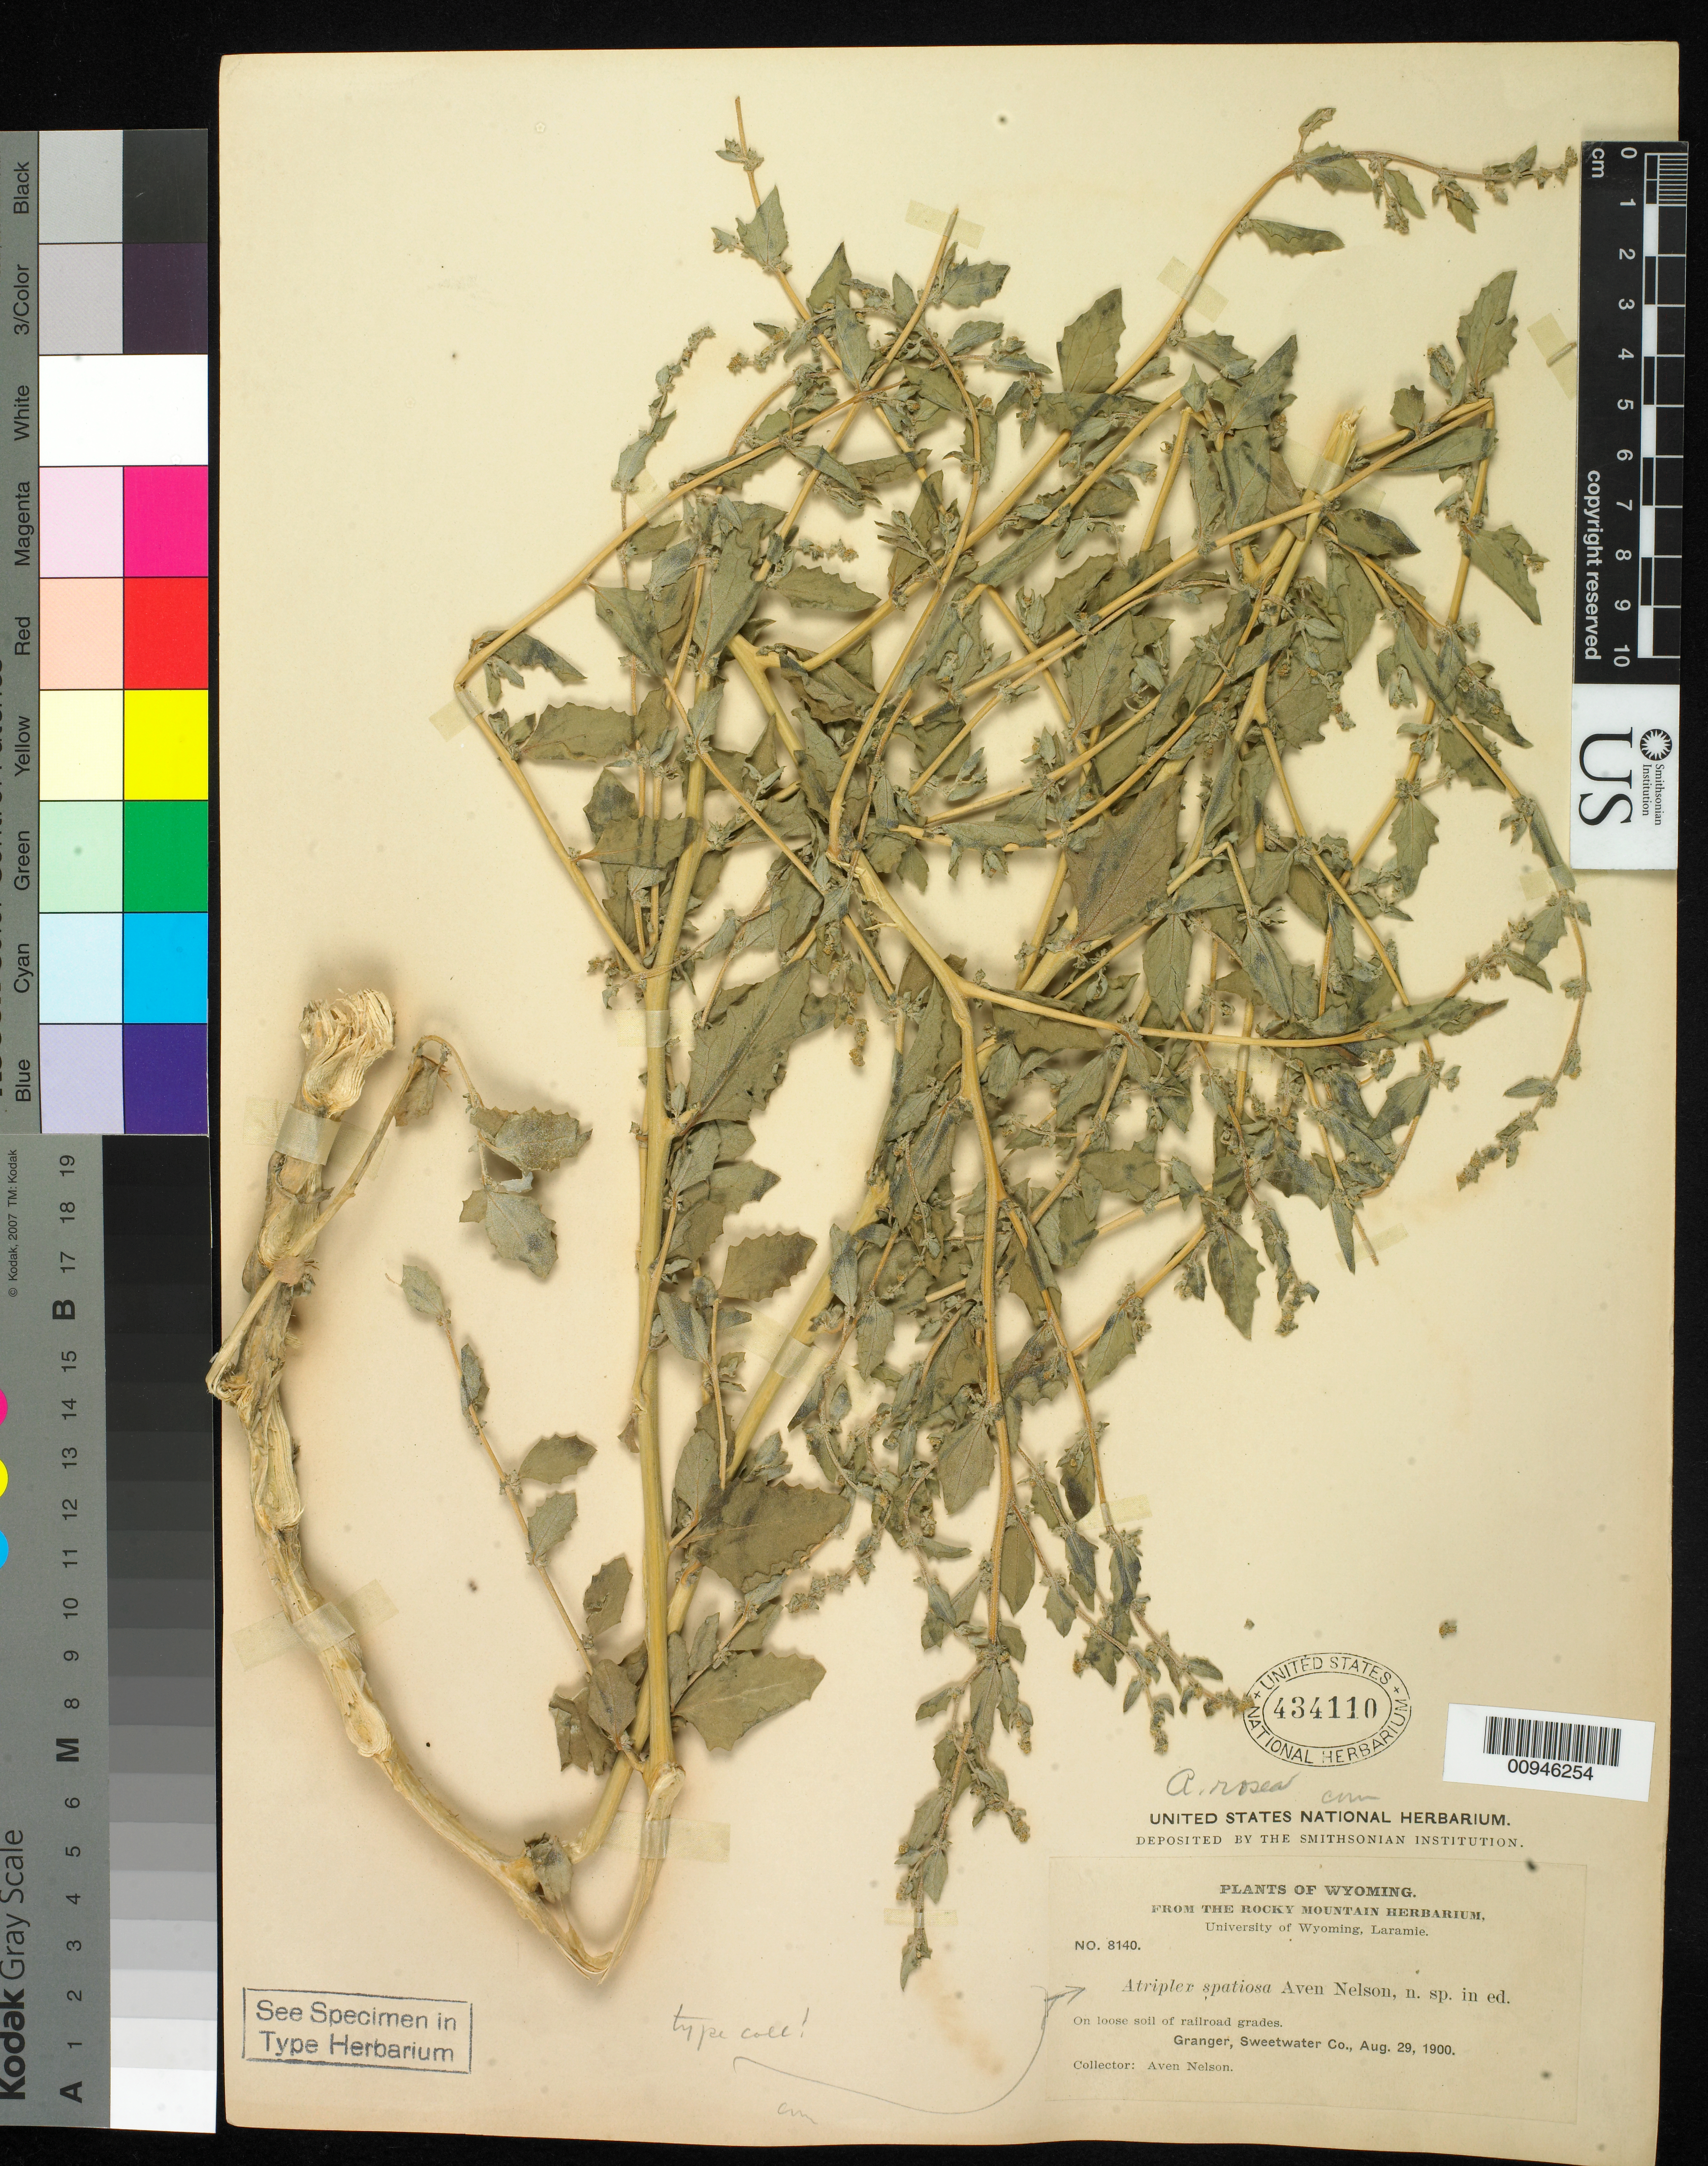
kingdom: Plantae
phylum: Tracheophyta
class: Magnoliopsida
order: Caryophyllales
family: Amaranthaceae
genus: Atriplex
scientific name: Atriplex spatiosa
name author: A. Nelson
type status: Type Collection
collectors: A. Nelson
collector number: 8140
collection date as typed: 29 Aug 1900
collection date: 1900-08-29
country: United States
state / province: Wyoming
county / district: Sweetwater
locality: Granger.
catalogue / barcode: US 434110